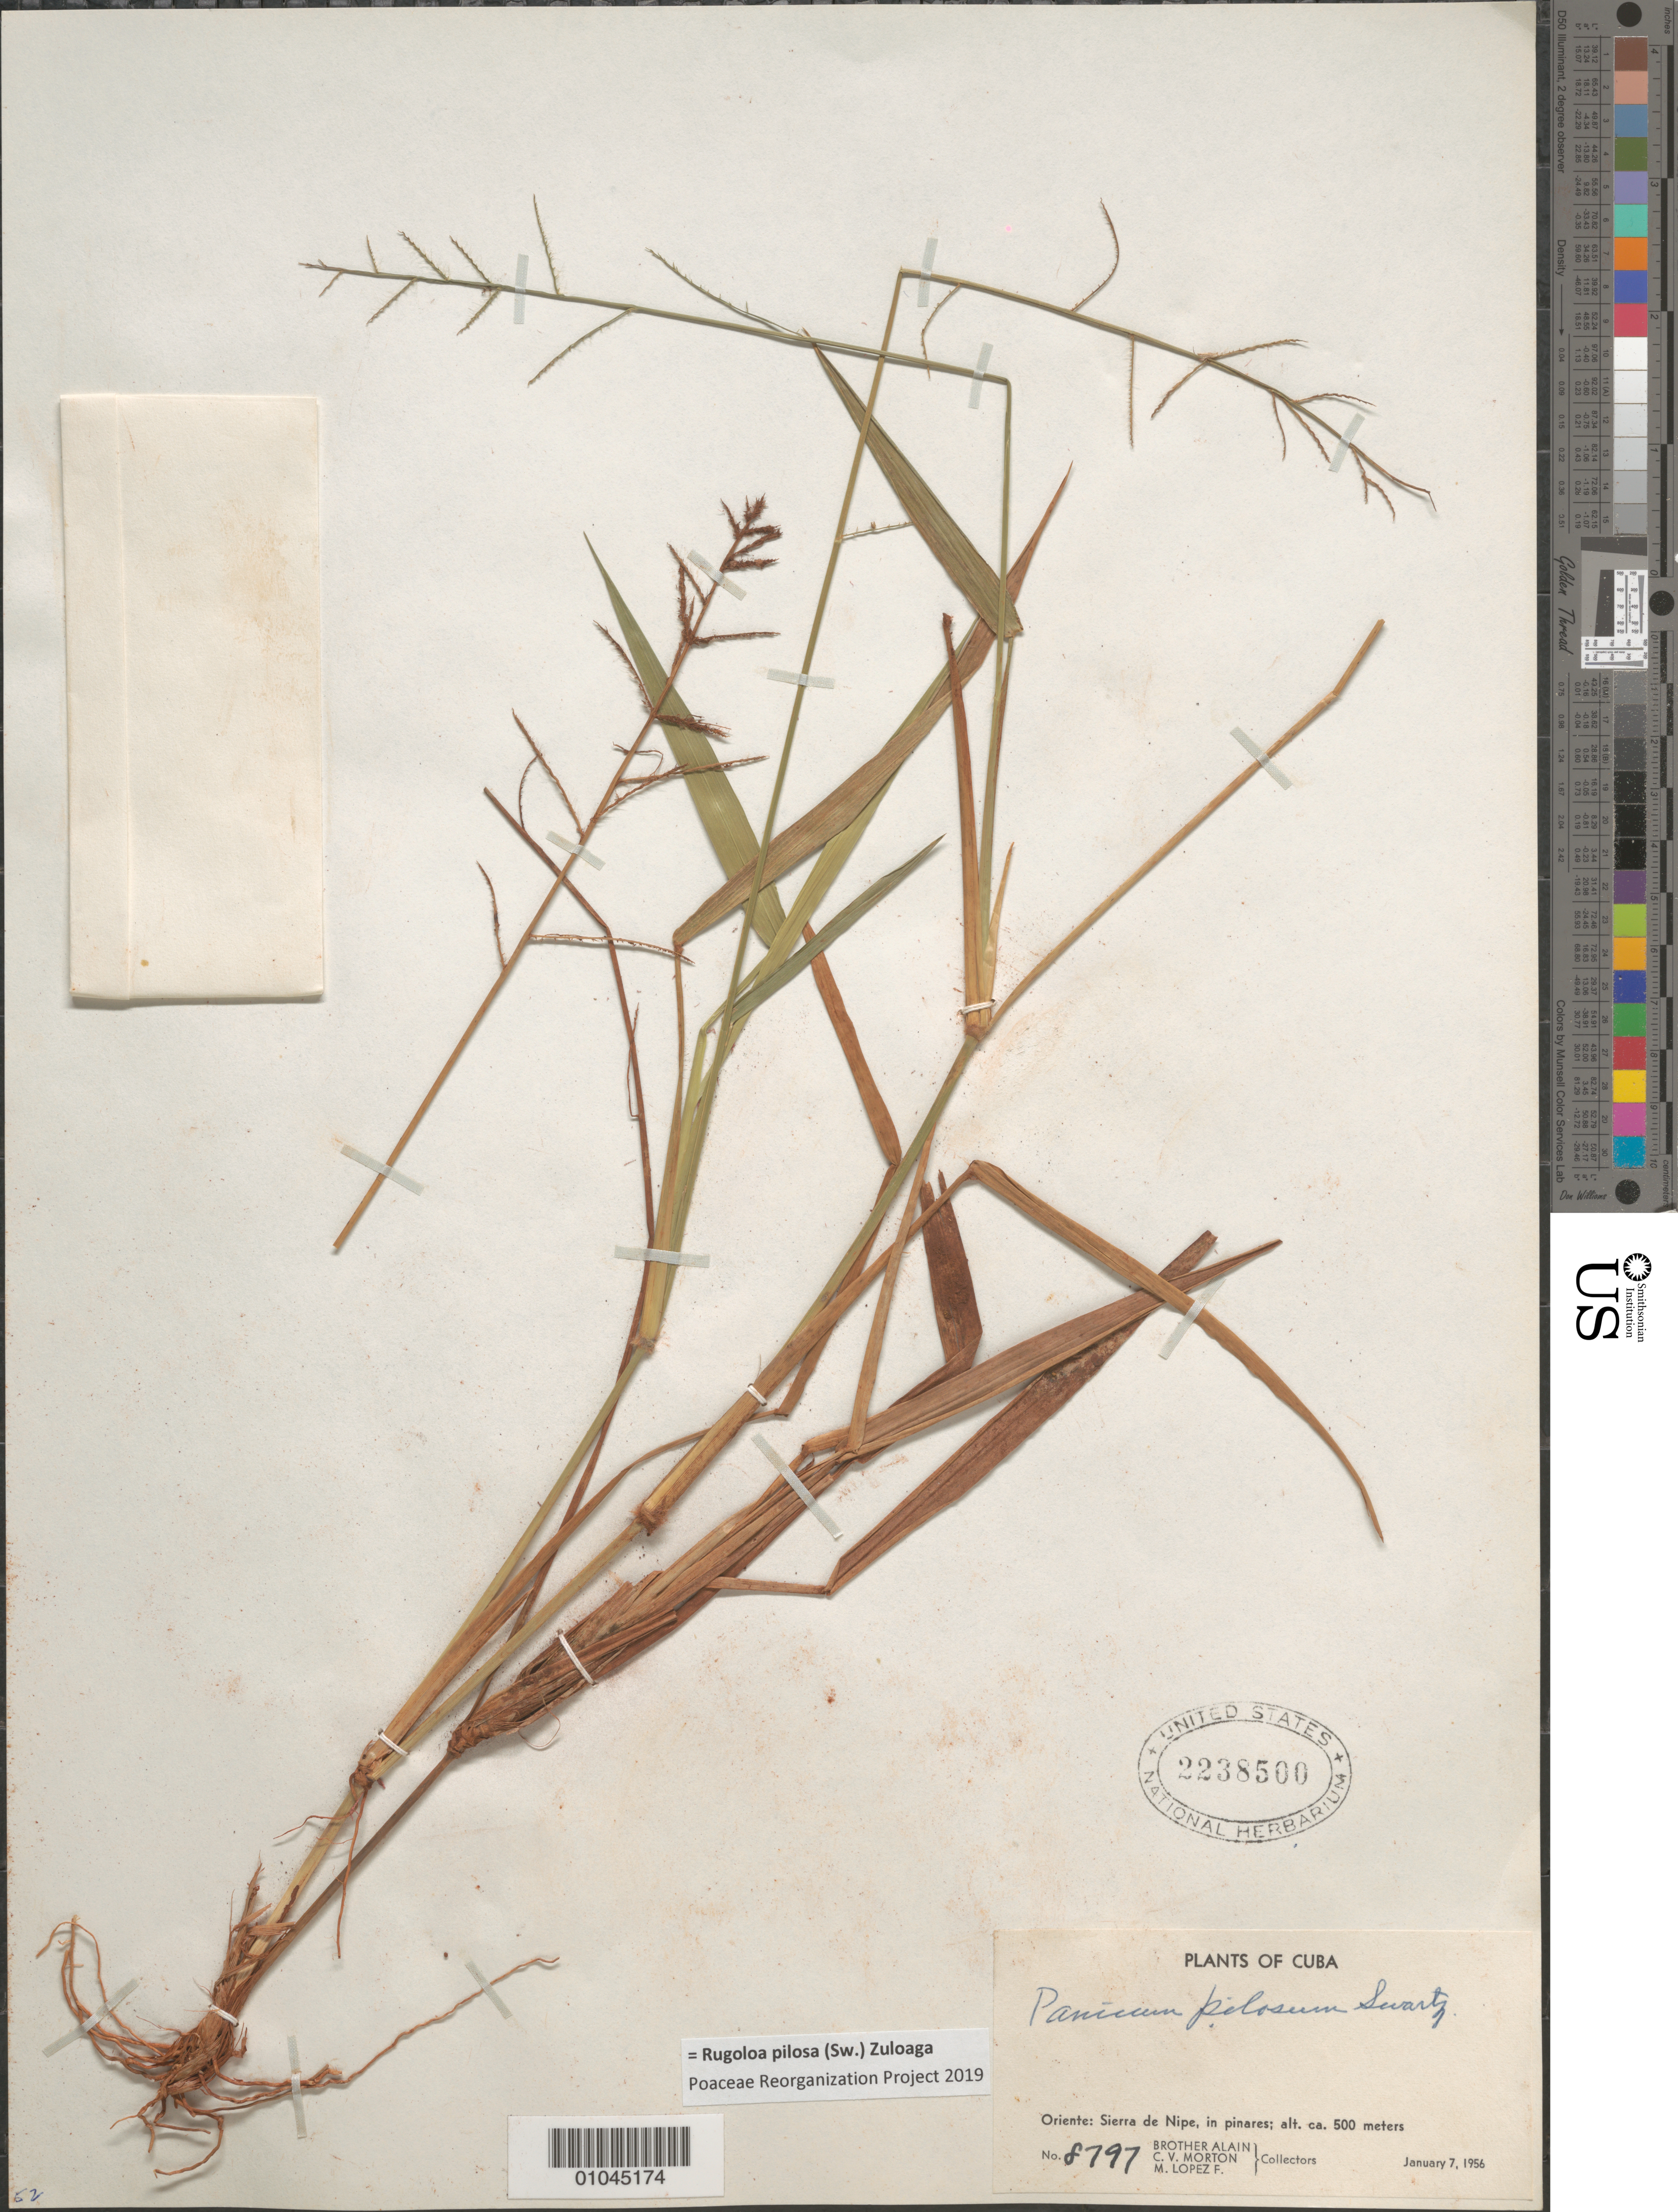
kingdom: Plantae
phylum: Tracheophyta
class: Liliopsida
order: Poales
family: Poaceae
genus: Panicum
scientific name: Panicum pilosum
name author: Sw.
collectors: C. V. Morton & M. López Figueiras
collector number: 8797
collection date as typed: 07 Jan 1956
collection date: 1956-01-07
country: Cuba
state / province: Holguín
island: Cuba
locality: Sierra de Nipe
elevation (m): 500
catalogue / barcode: US 2238500